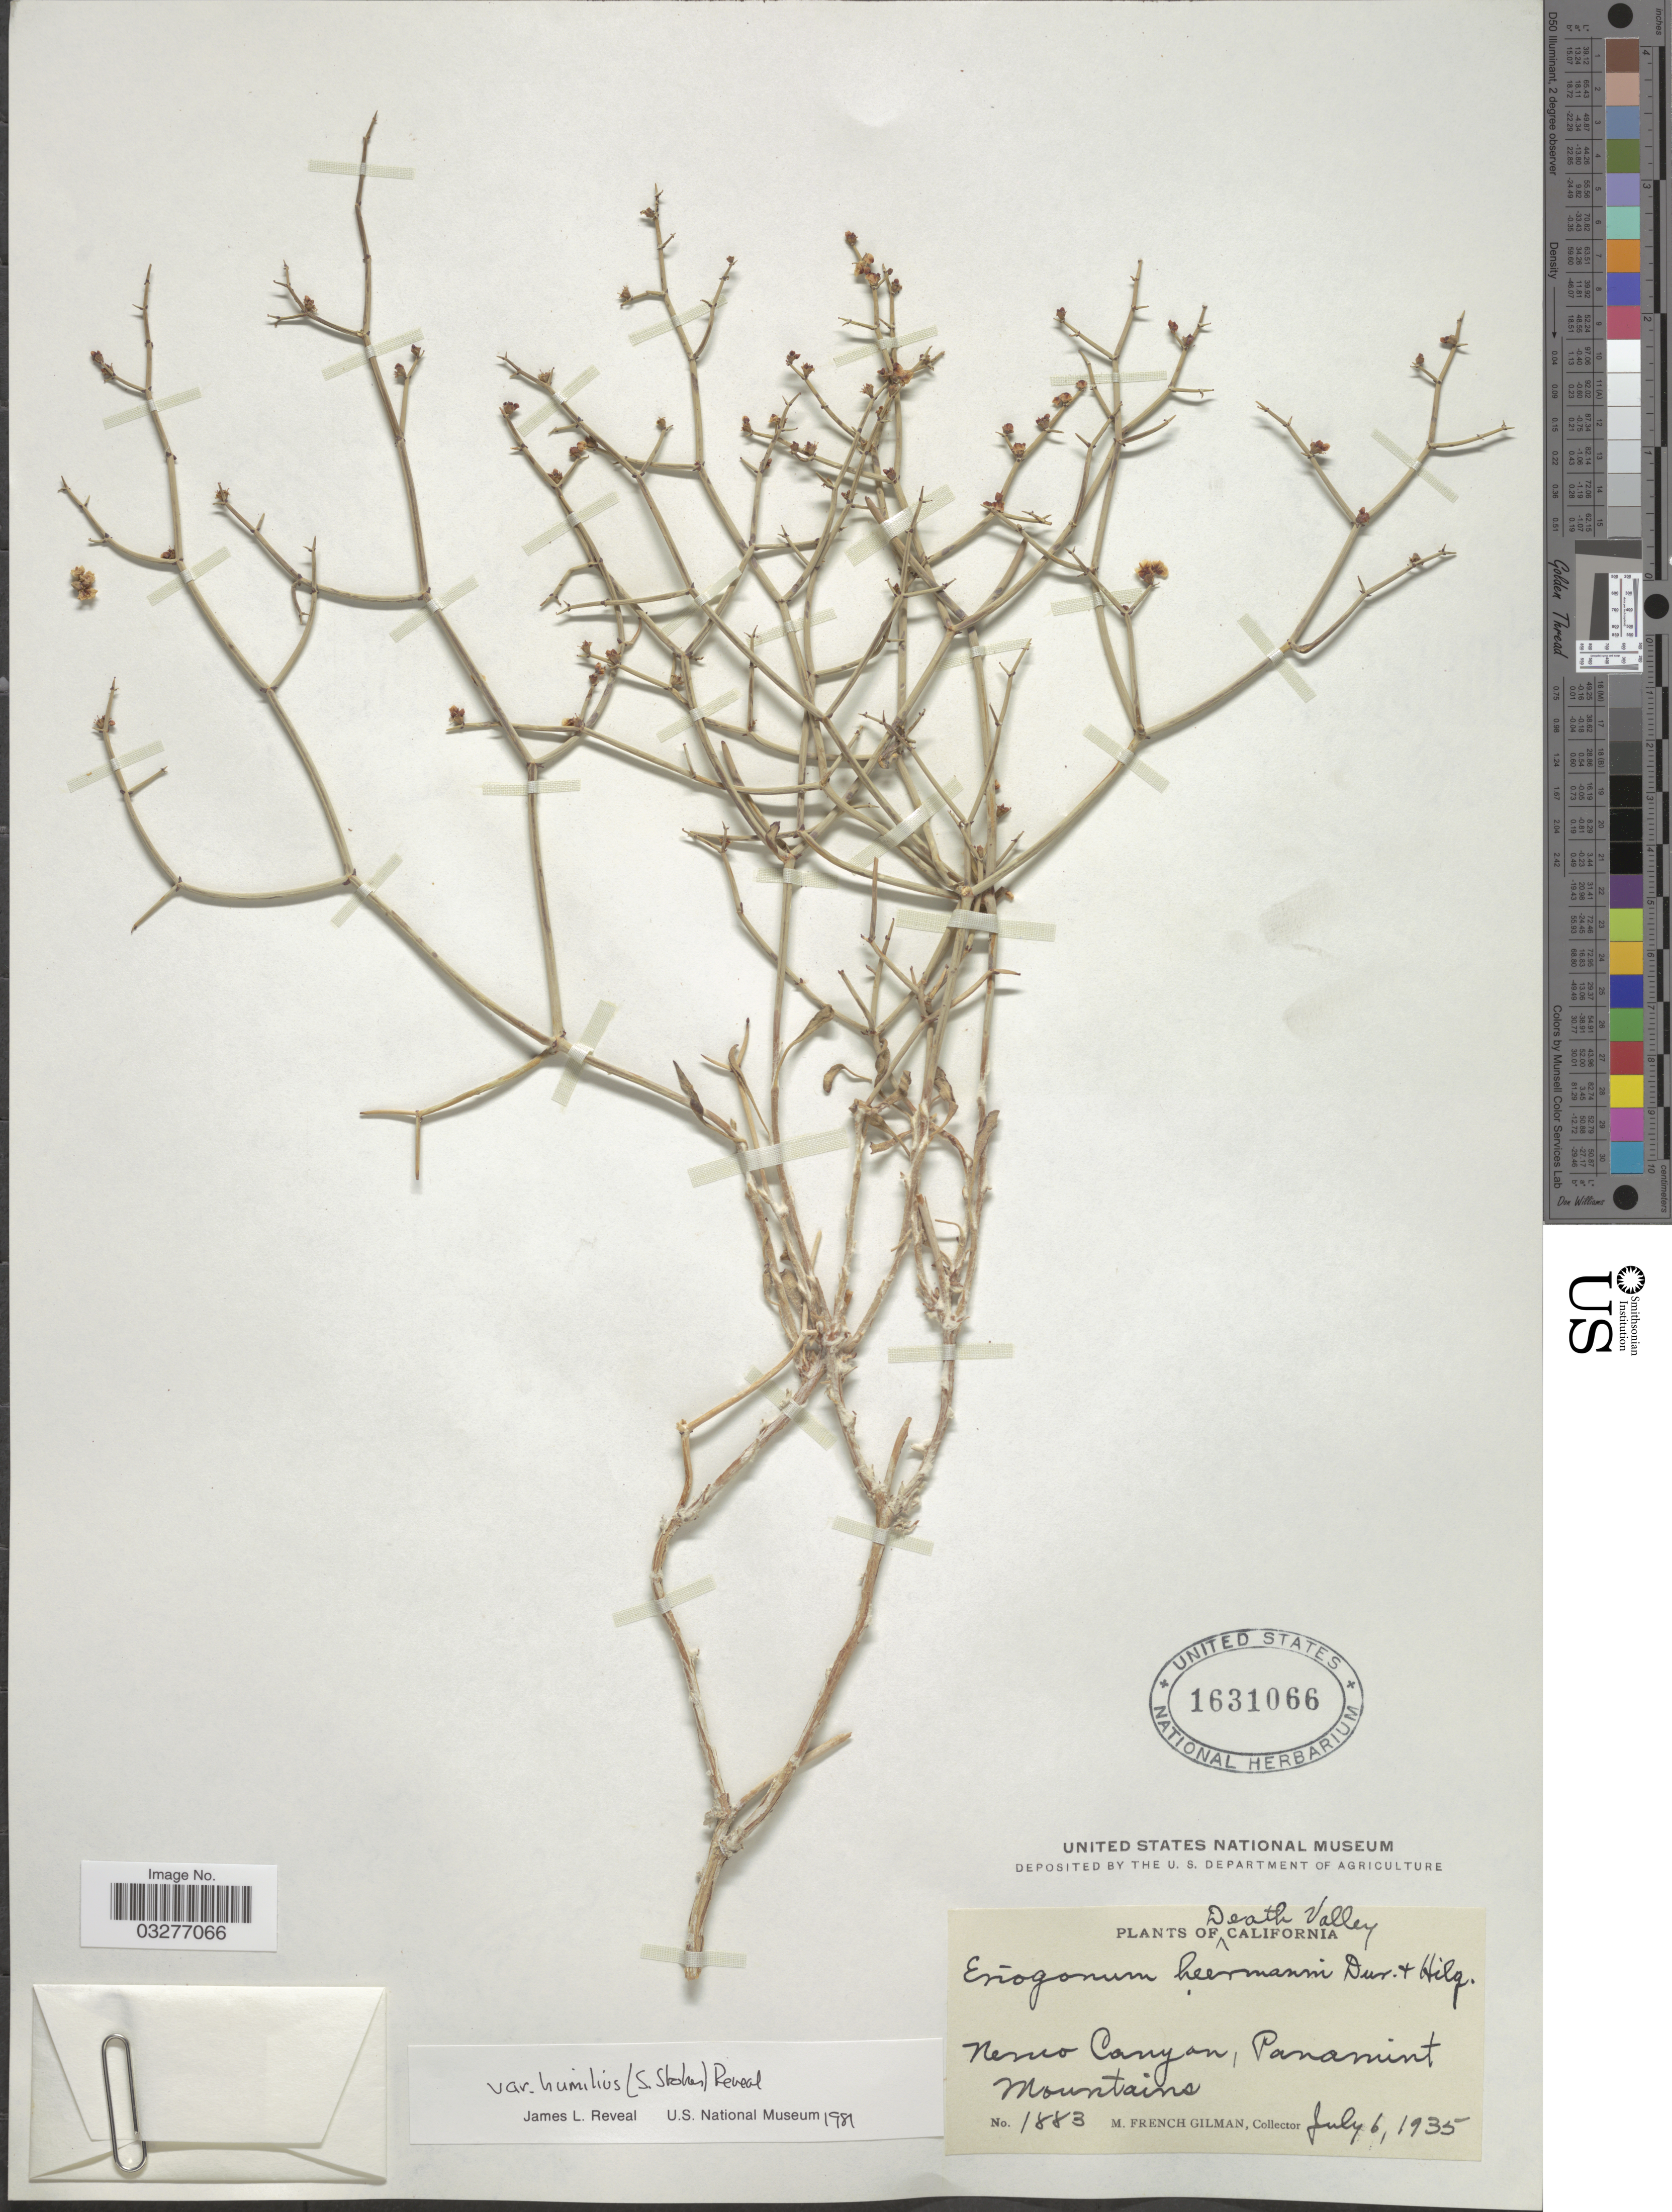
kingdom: Plantae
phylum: Tracheophyta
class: Magnoliopsida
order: Caryophyllales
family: Polygonaceae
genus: Eriogonum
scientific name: Eriogonum heermannii var. humilius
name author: (S. Stokes) Reveal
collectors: M. F. Gilman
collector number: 1883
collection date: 1935-07-06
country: United States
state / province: California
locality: Death Valley. Nemo Canyon, Panamint Mountains.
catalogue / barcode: US 1631066